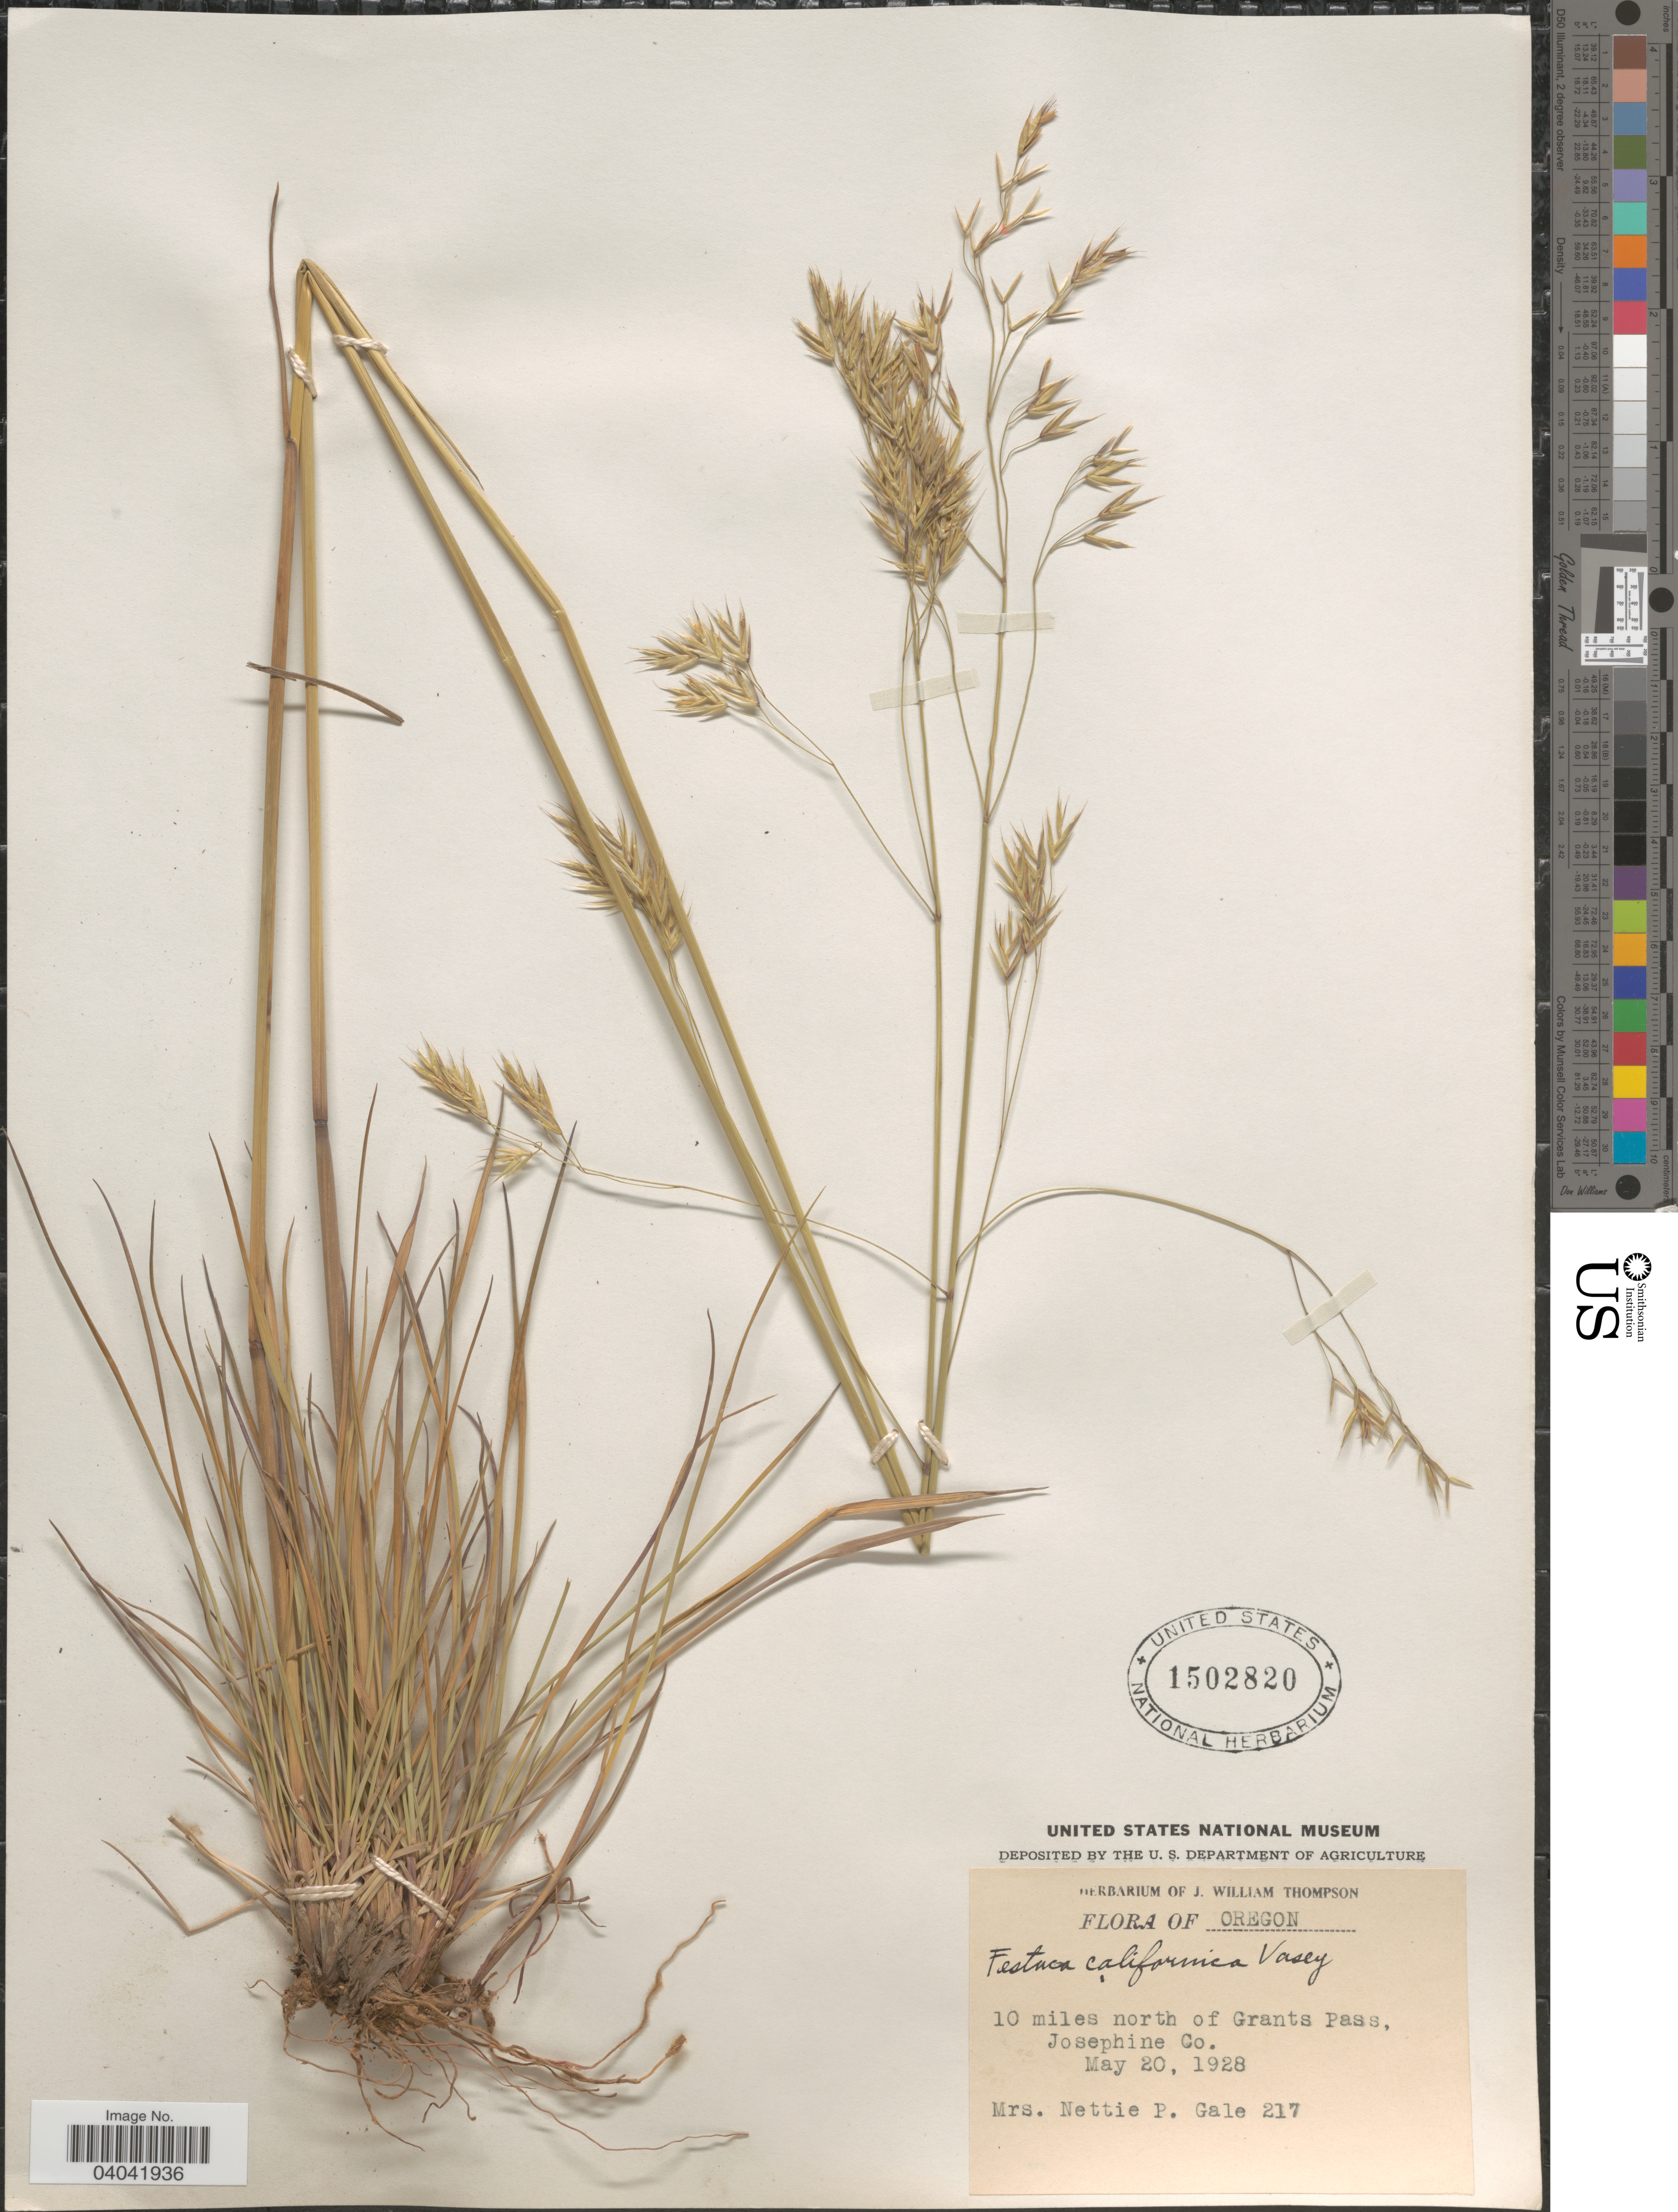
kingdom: Plantae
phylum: Tracheophyta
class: Liliopsida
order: Poales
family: Poaceae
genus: Festuca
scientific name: Festuca californica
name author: Vasey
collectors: N. Gale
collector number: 217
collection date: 1928-05-20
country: United States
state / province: Oregon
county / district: Josephine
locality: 10 miles north of Grants Pass, Josephine Co.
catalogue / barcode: US 1502820